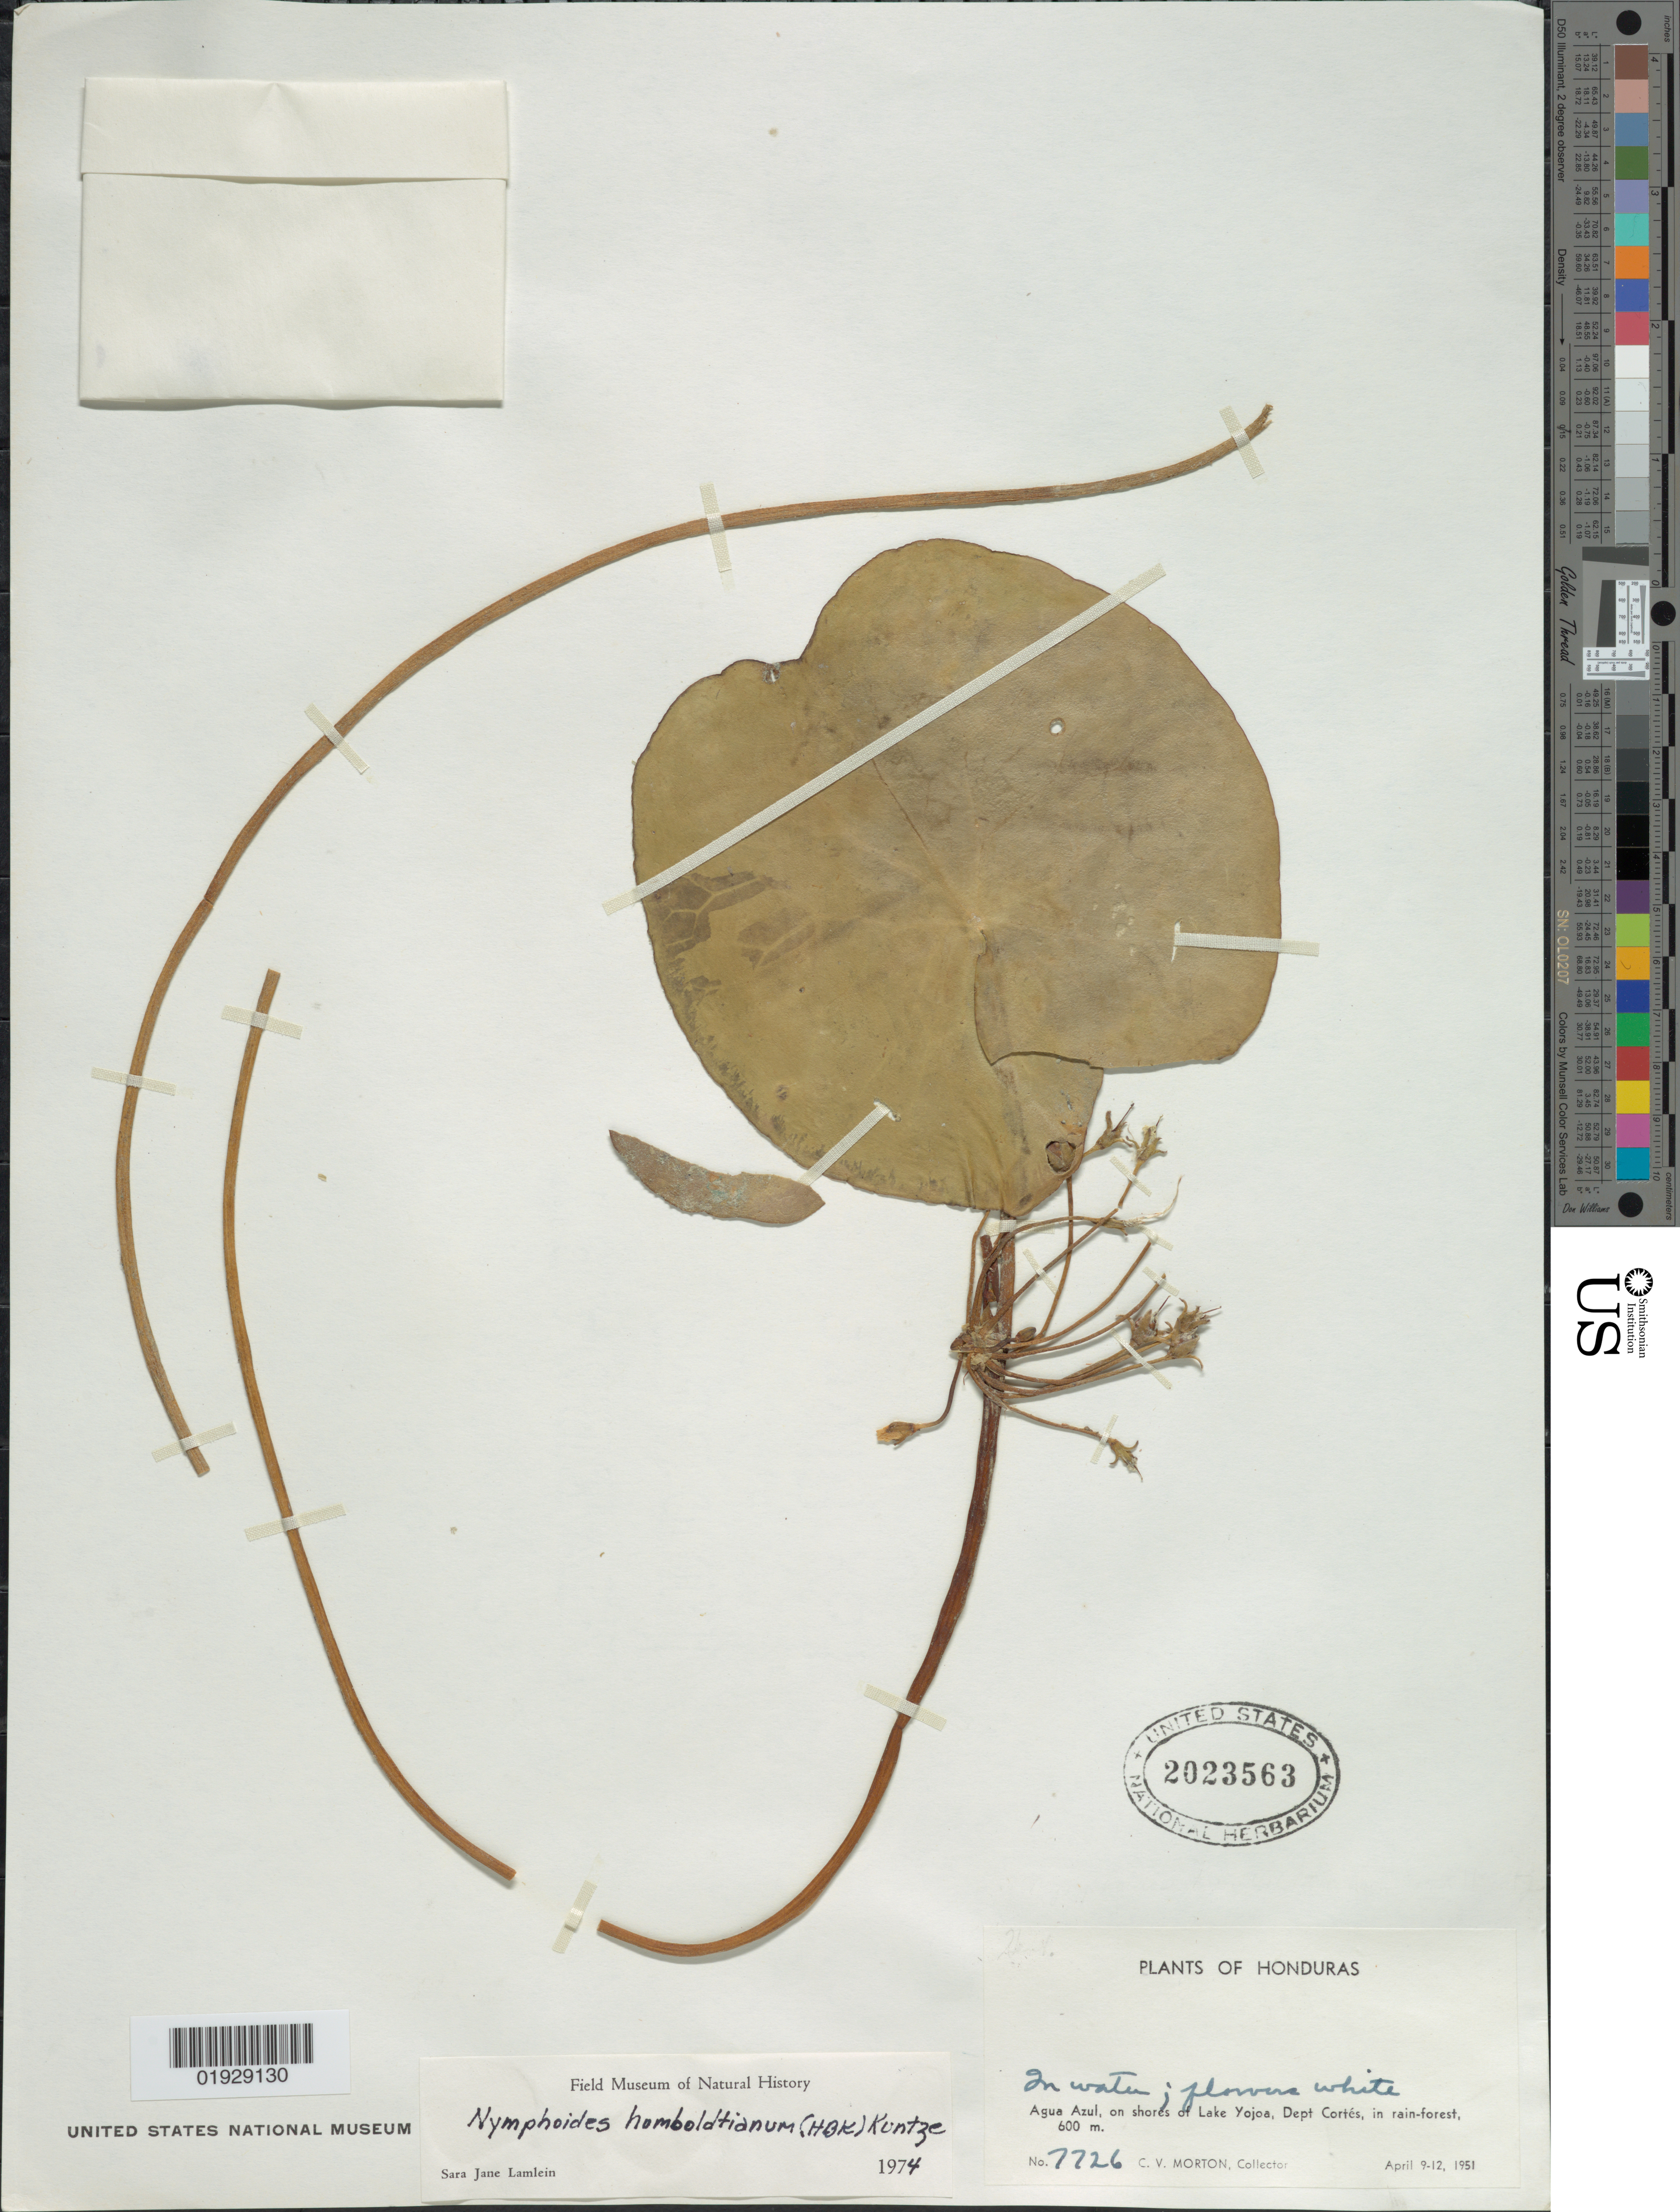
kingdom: Plantae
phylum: Tracheophyta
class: Magnoliopsida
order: Asterales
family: Menyanthaceae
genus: Nymphoides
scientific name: Nymphoides humboldtiana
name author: (Kunth) Kuntze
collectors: C. V. Morton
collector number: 7726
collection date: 1951-04-09/1951-04-12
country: Honduras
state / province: Cortés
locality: Agua Azul, on shores of Lake Yojoa, Dept Cortés.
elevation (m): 600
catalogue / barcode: US 2023563